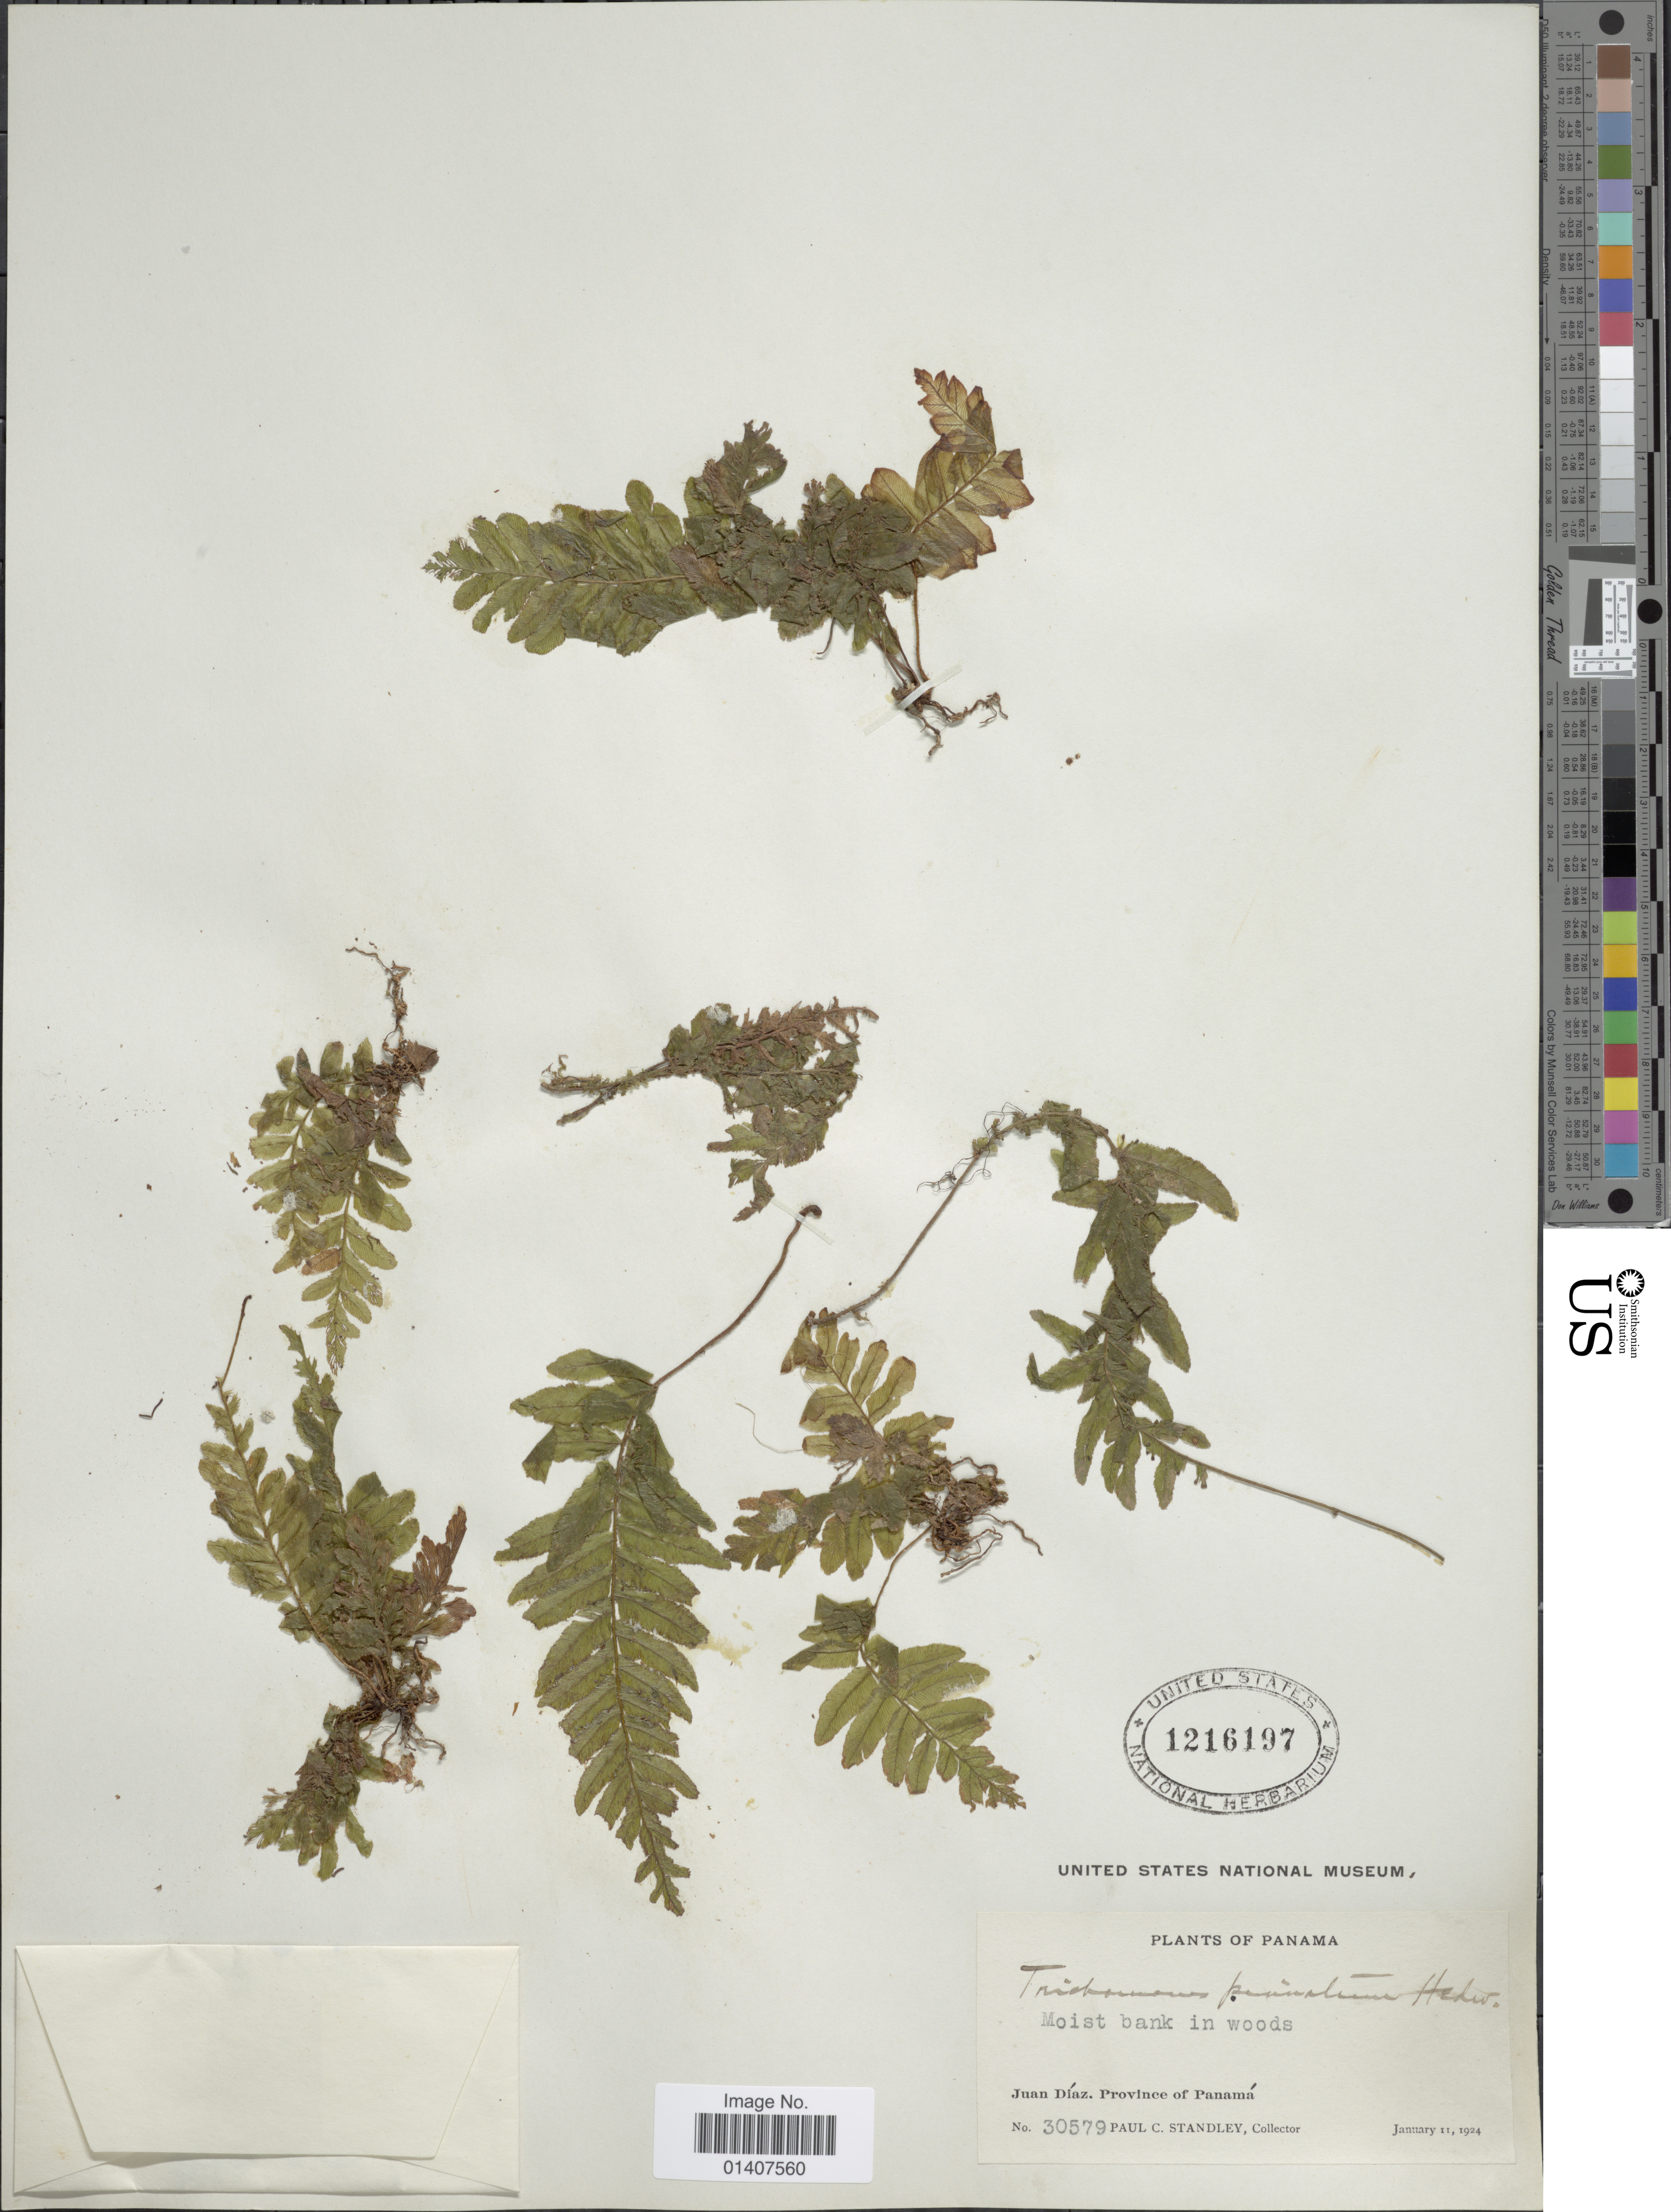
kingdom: Plantae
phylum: Tracheophyta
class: Polypodiopsida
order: Hymenophyllales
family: Hymenophyllaceae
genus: Trichomanes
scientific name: Trichomanes pinnatum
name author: Hedw.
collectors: P. C. Standley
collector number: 30579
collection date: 1924-01-11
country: Panama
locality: Juan Díaz, province of Panamá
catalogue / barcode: US 1216197